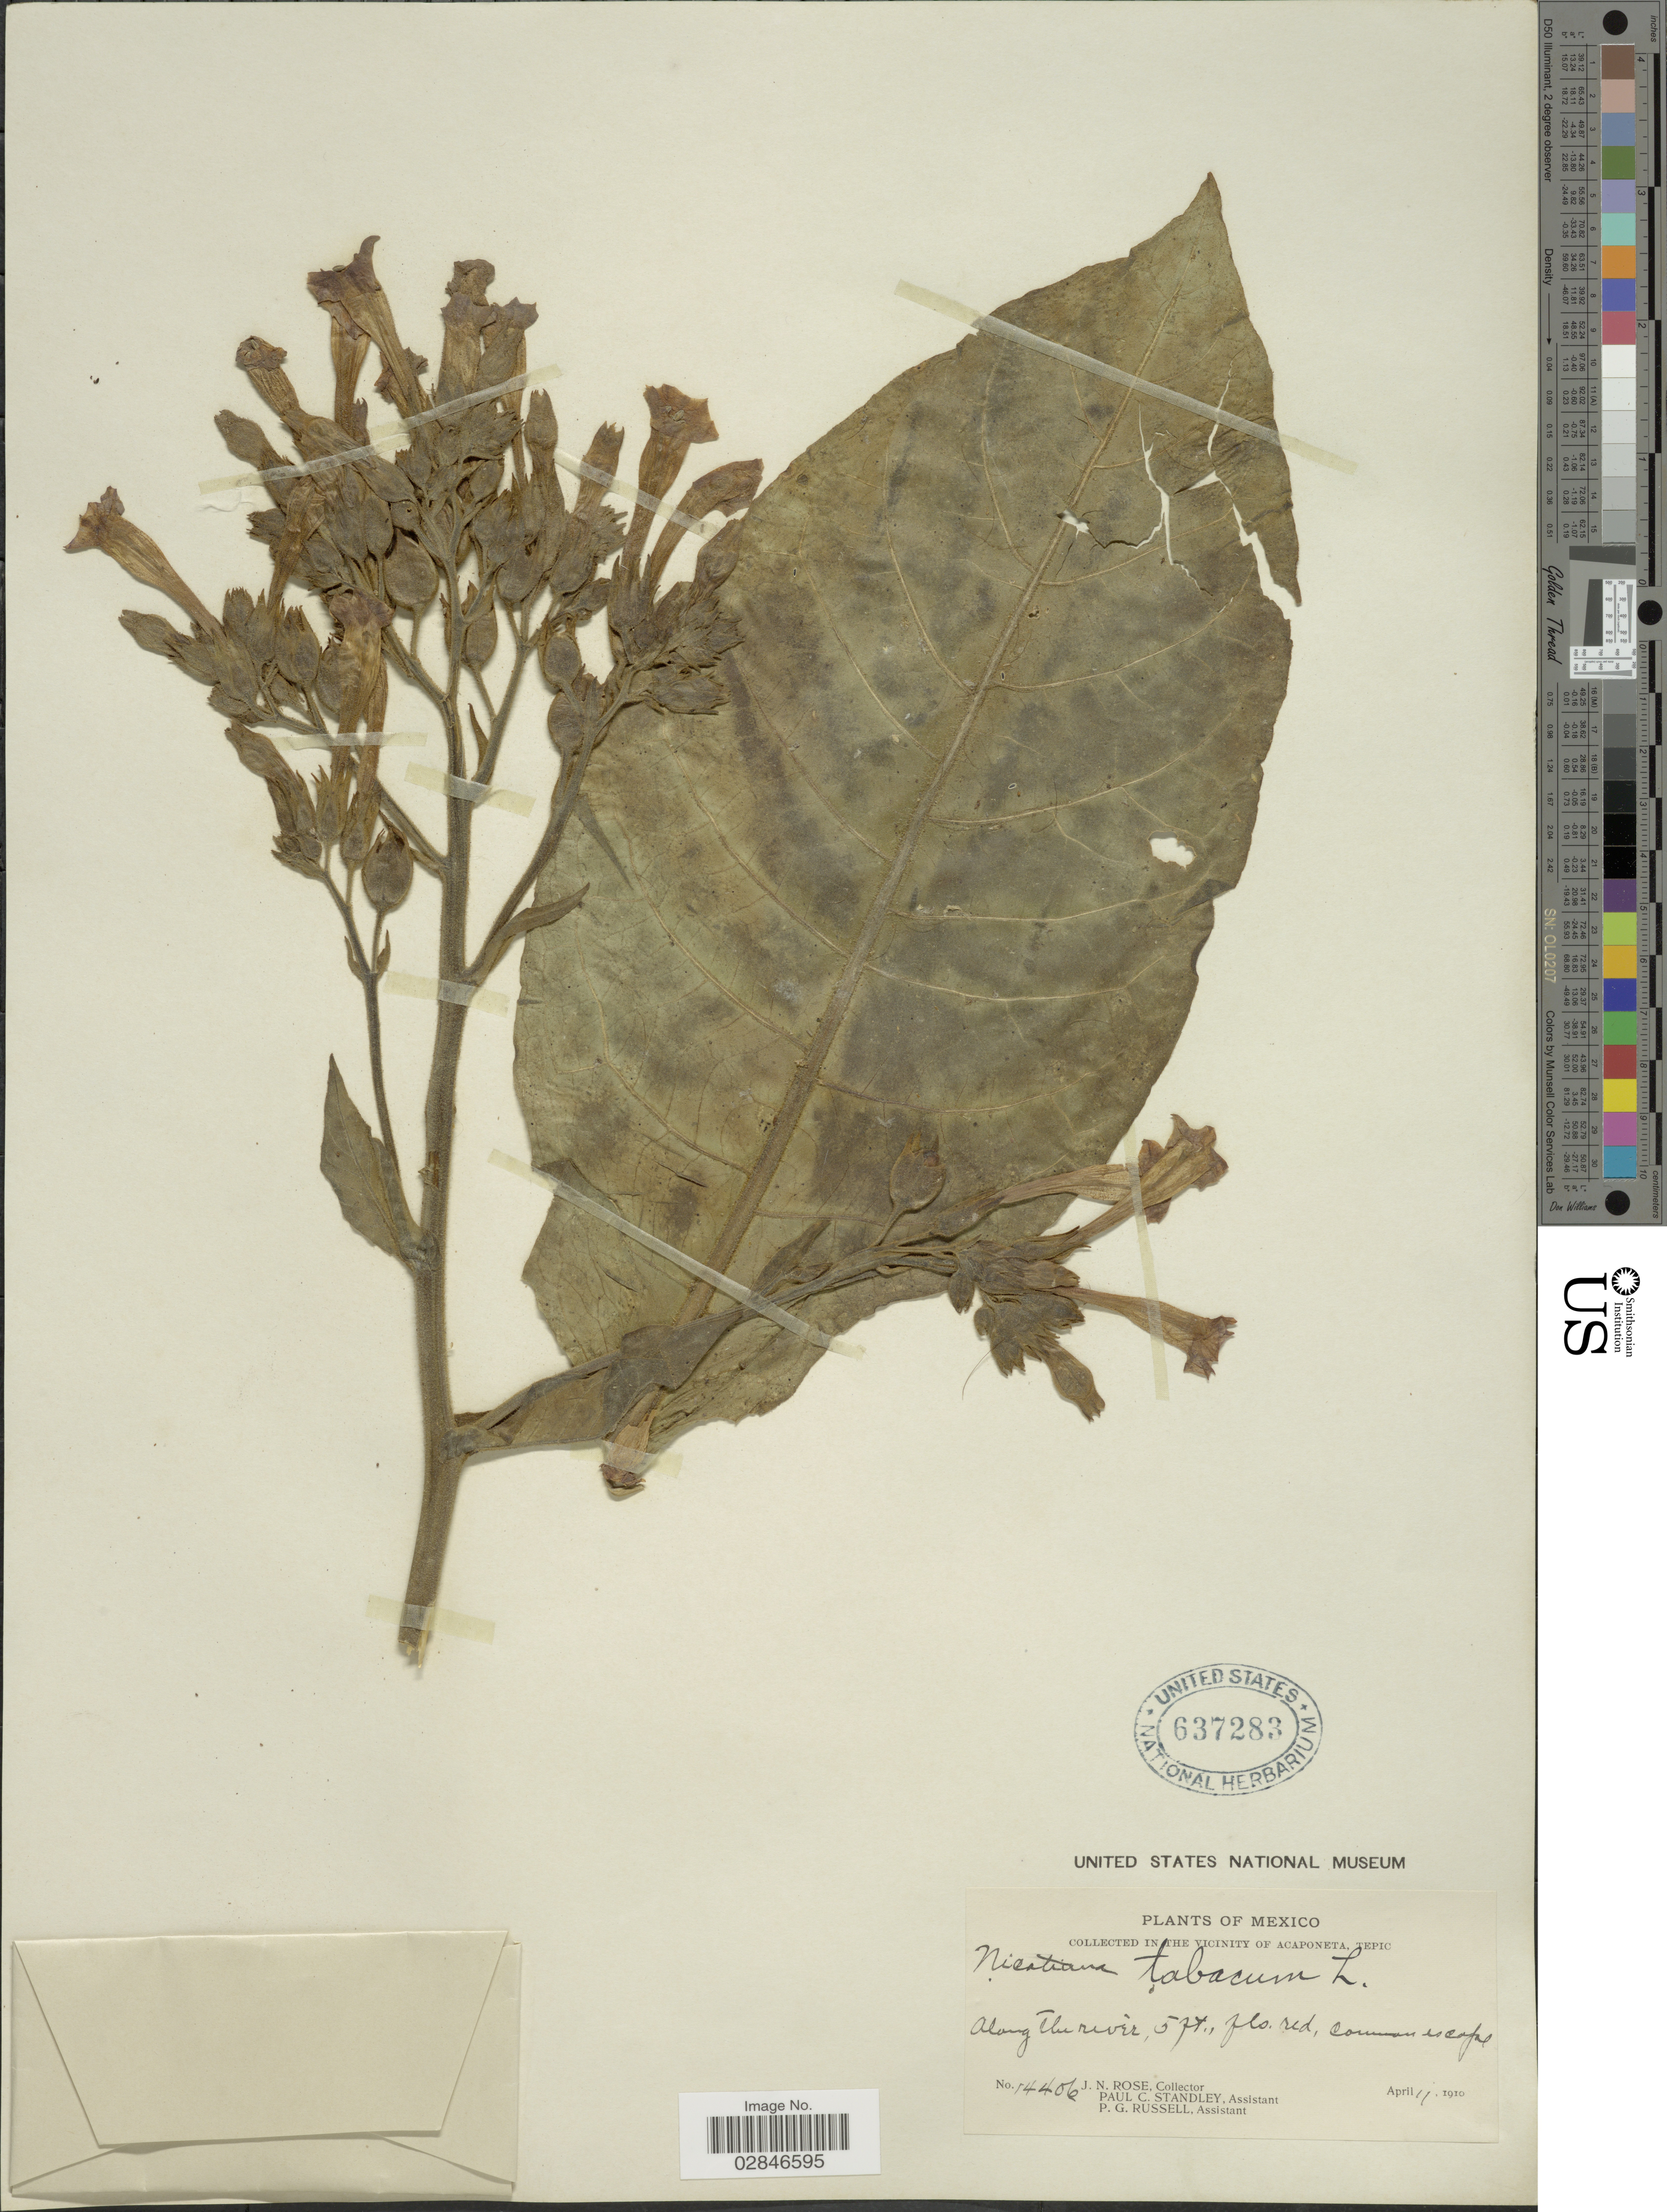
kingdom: Plantae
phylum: Tracheophyta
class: Magnoliopsida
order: Solanales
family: Solanaceae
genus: Nicotiana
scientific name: Nicotiana tabacum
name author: L.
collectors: J. N. Rose, P. C. Standley & P. G. Russell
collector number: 14406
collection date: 1910-04-11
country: Mexico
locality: In the vicinity of Acaponeta, Tepic.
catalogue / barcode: US 637283